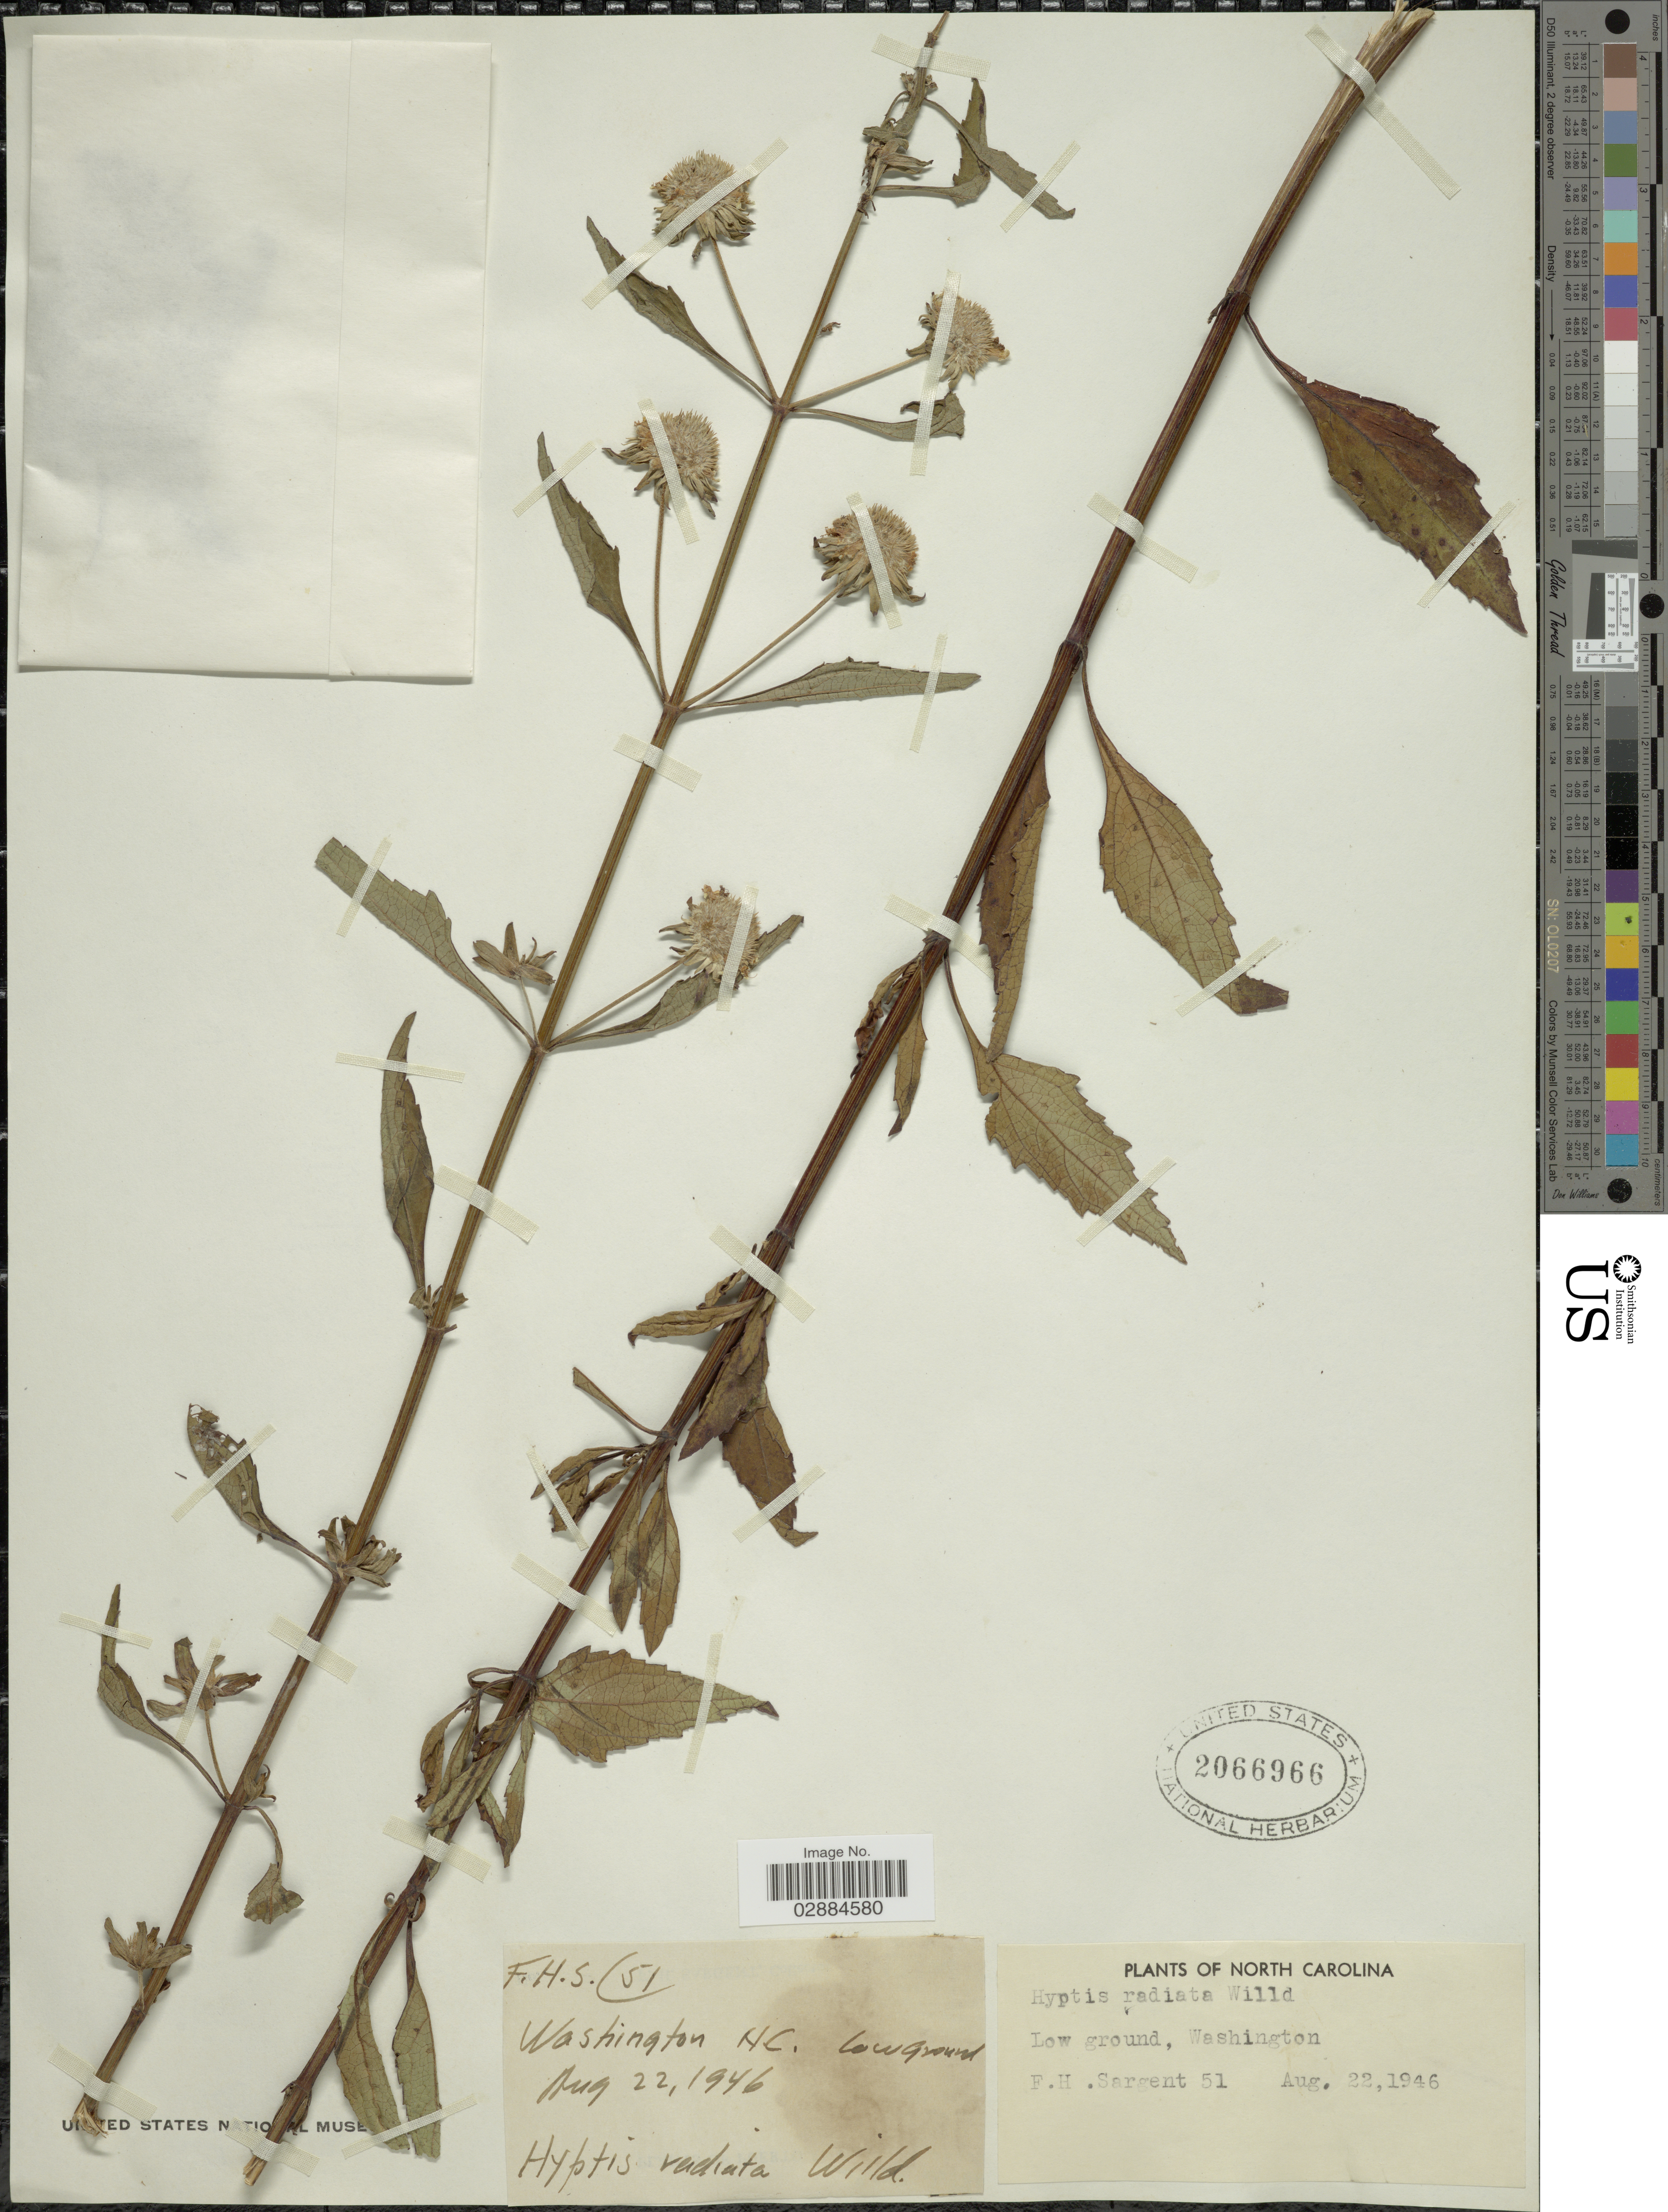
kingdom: Plantae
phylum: Tracheophyta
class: Magnoliopsida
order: Lamiales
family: Lamiaceae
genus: Hyptis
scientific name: Hyptis radiata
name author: Kunth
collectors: F. H. Sargent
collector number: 51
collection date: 1946-08-22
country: United States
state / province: North Carolina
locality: Low ground, Washington.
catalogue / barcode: US 2066966